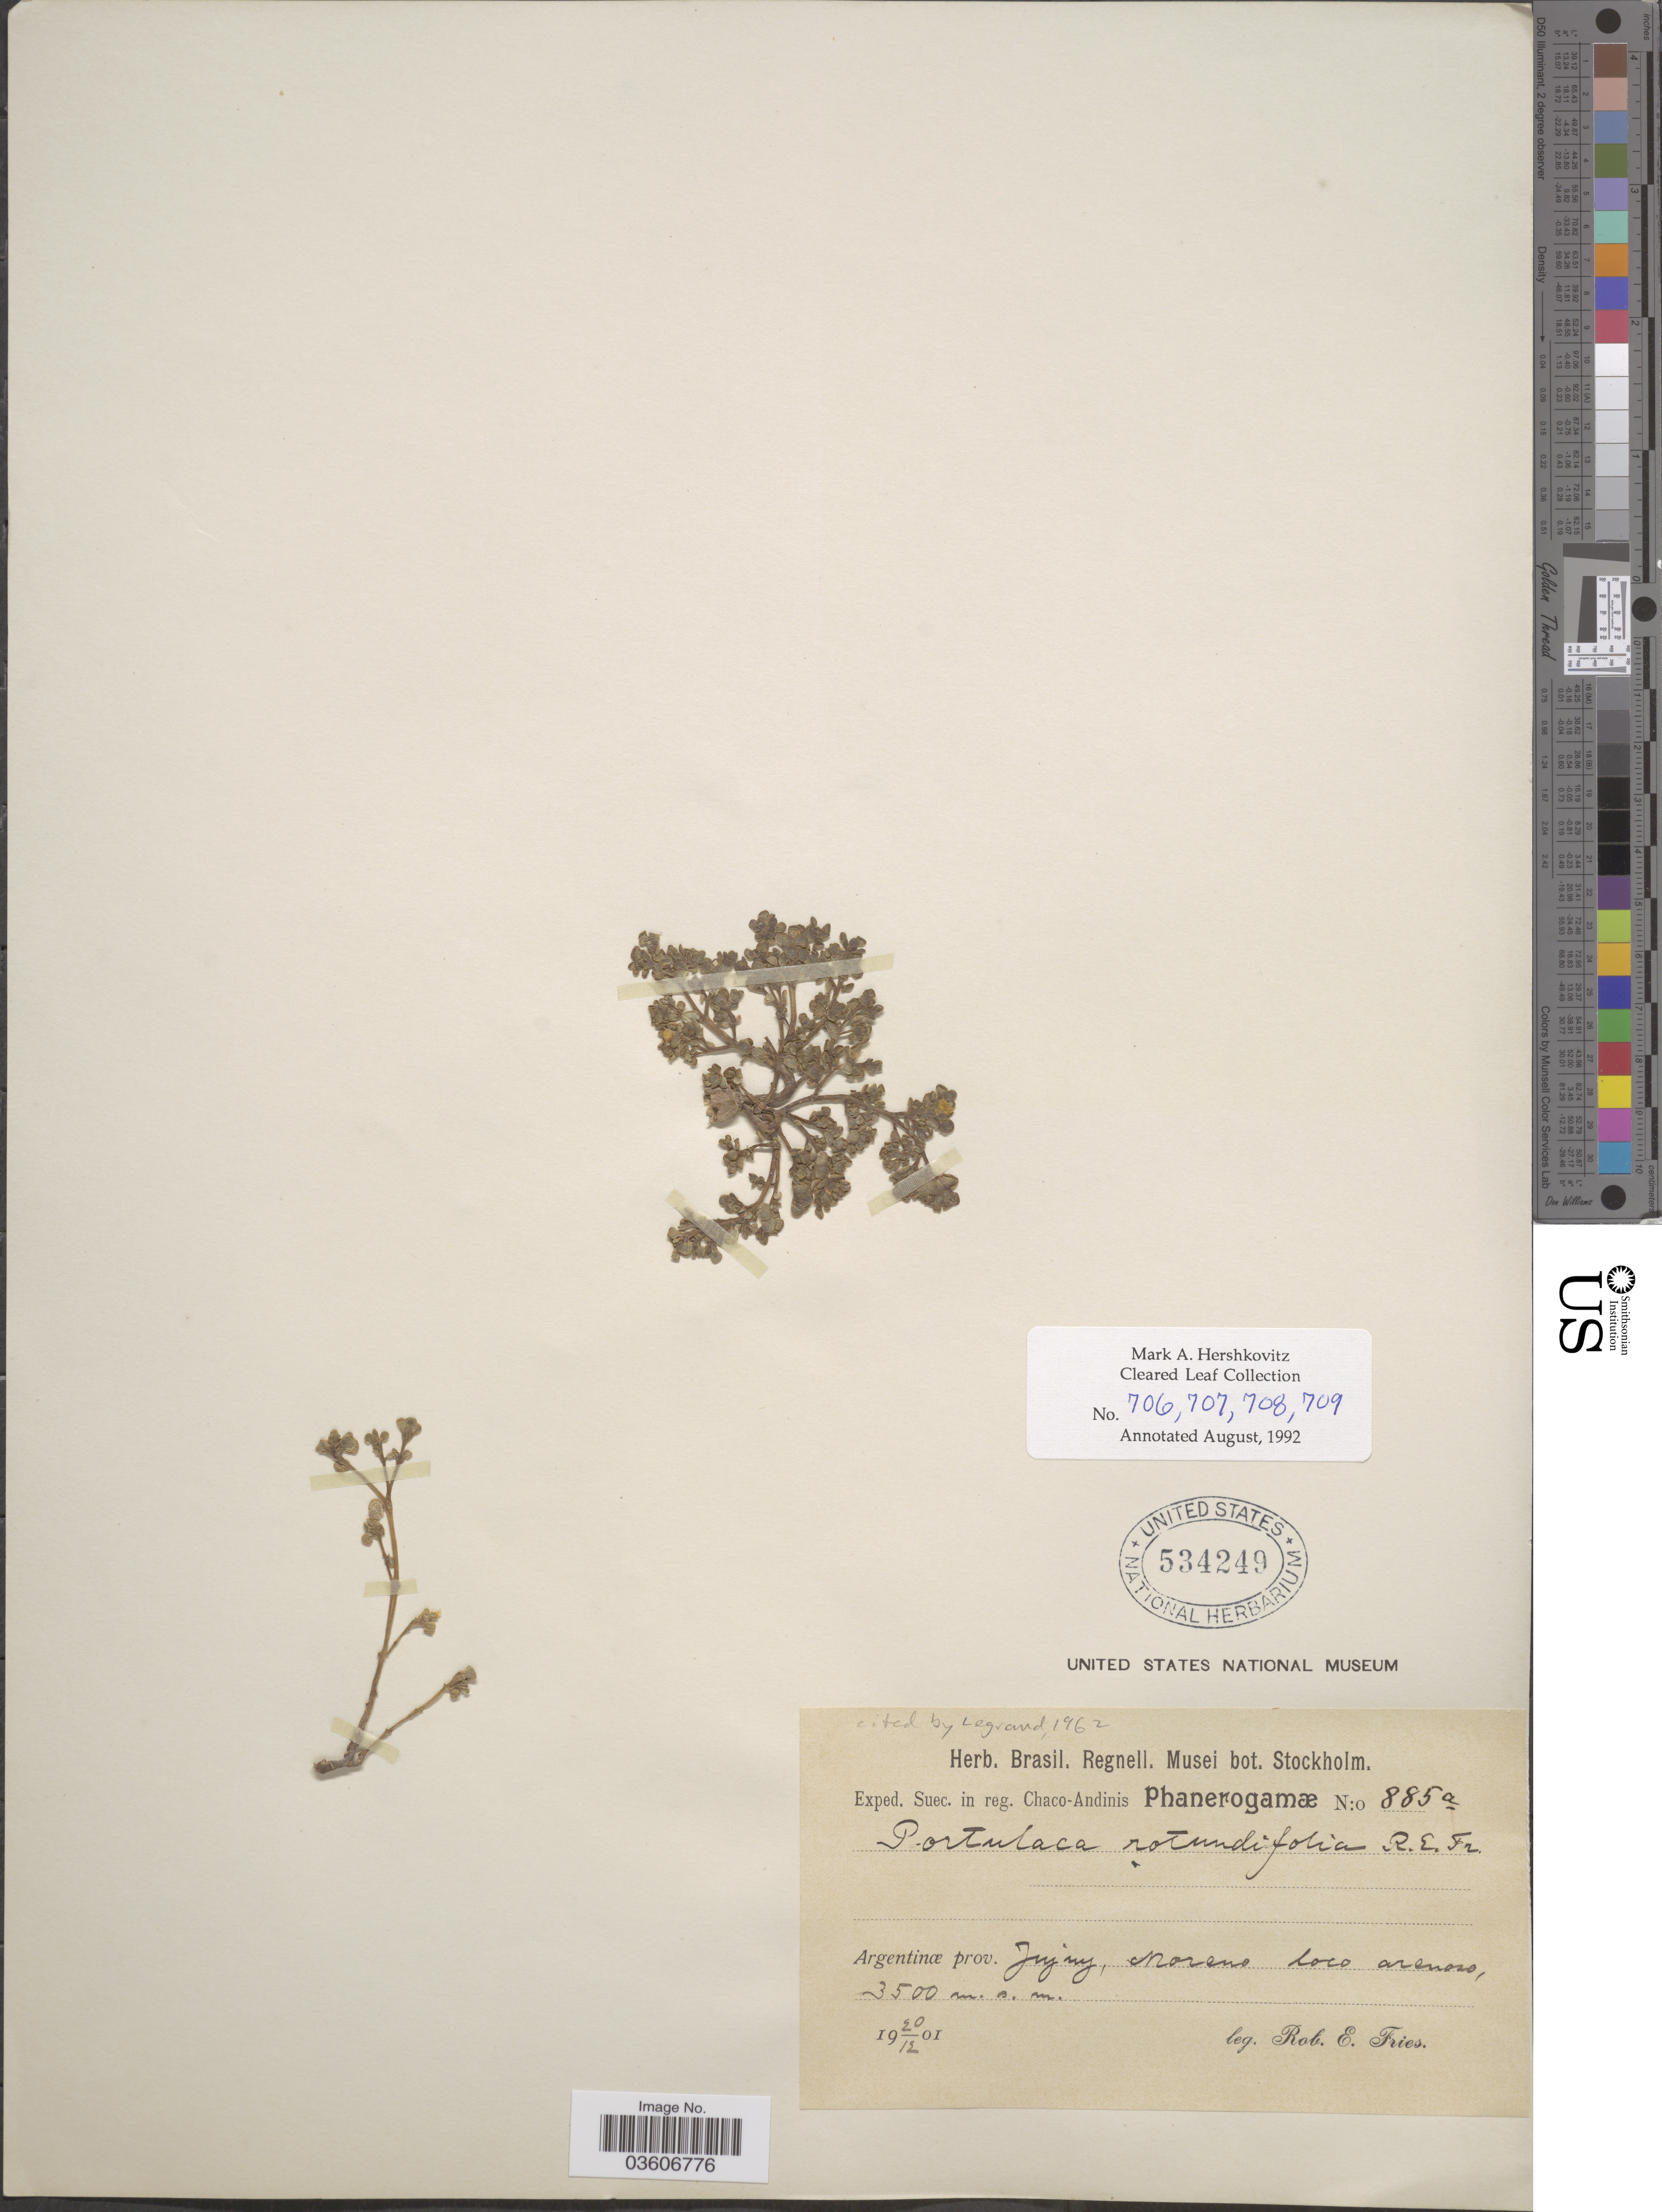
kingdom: Plantae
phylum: Tracheophyta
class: Magnoliopsida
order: Caryophyllales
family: Portulacaceae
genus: Portulaca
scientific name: Portulaca rotundifolia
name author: R.E. Fr.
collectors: R. E. Fries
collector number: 885a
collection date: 1901-12-20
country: Argentina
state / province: Jujuy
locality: Moreno loco arenoso.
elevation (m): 3500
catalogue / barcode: US 534249